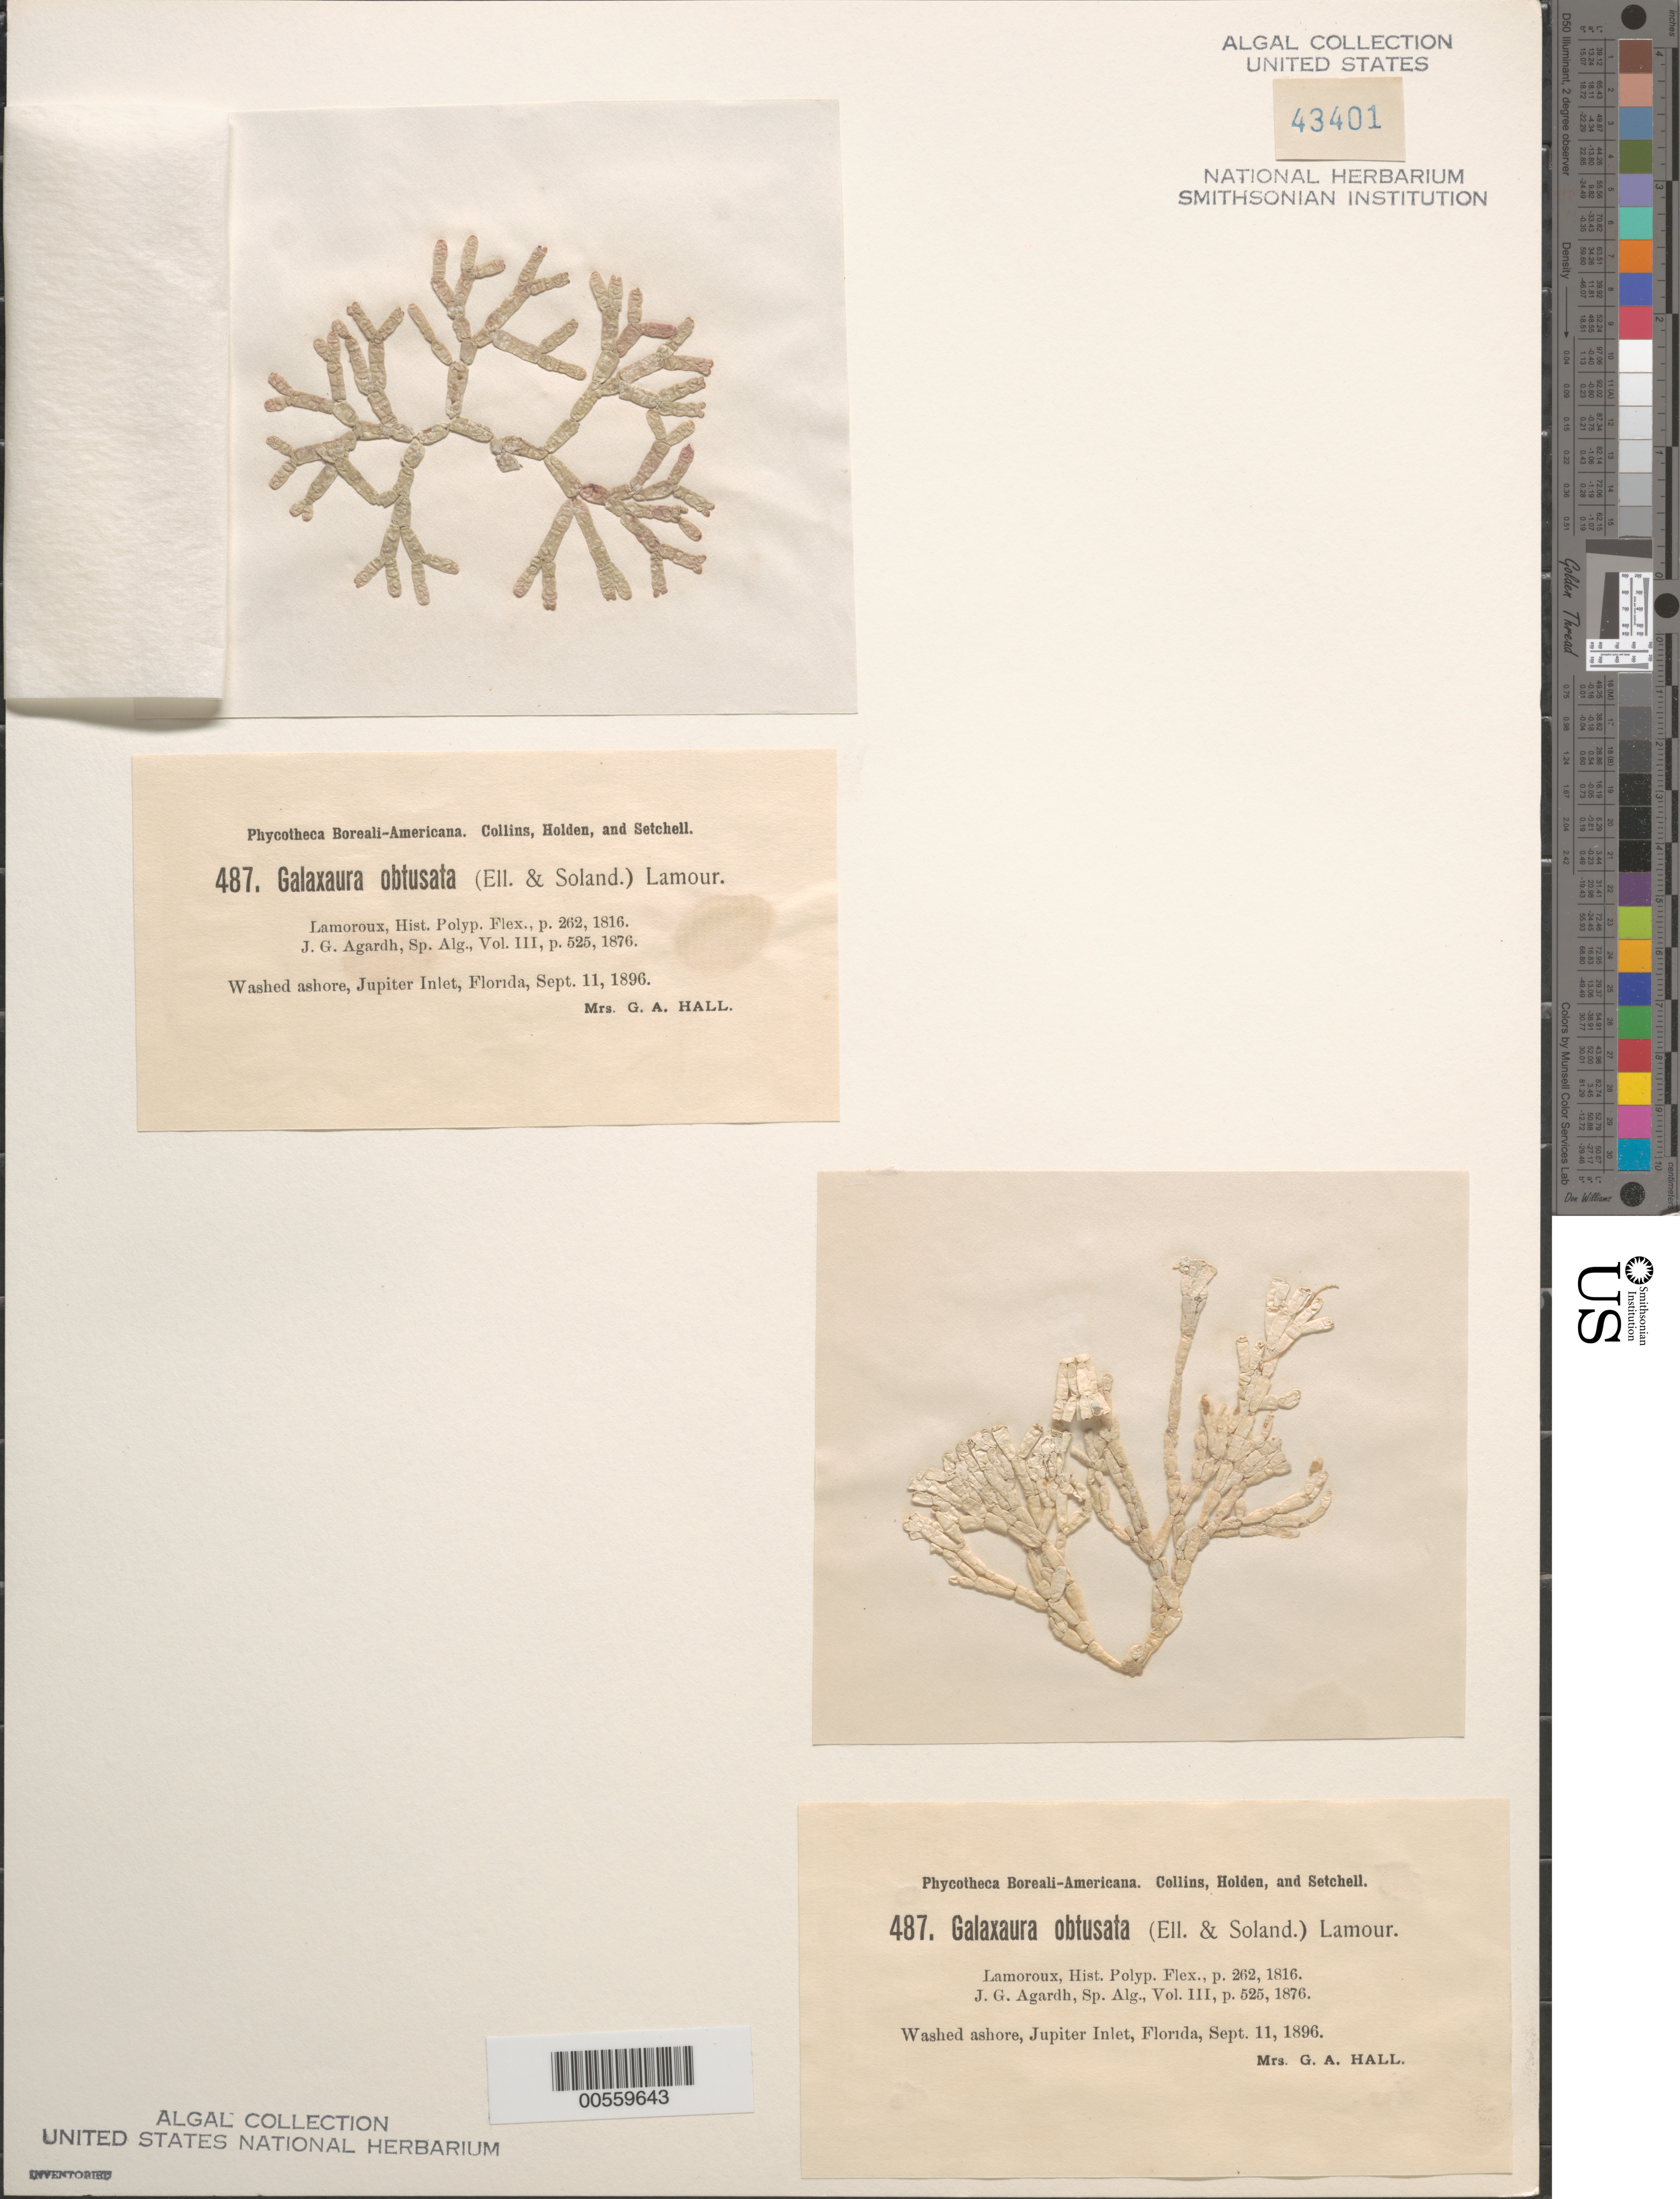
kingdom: Plantae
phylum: Rhodophyta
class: Florideophyceae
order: Nemaliales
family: Galaxauraceae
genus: Dichotomaria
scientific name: Dichotomaria obtusata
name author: (Ellis & Sol.) Lam.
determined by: Algae name updating Project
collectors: Mrs. Hall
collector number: PB-A 487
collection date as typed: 11 Sep 1896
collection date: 1896-09-11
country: United States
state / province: Florida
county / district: Palm Beach County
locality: Jupiter Inlet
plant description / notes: Collins, Holden & Setchell, Phycotheca Boreali-Americana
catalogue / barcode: US 43401